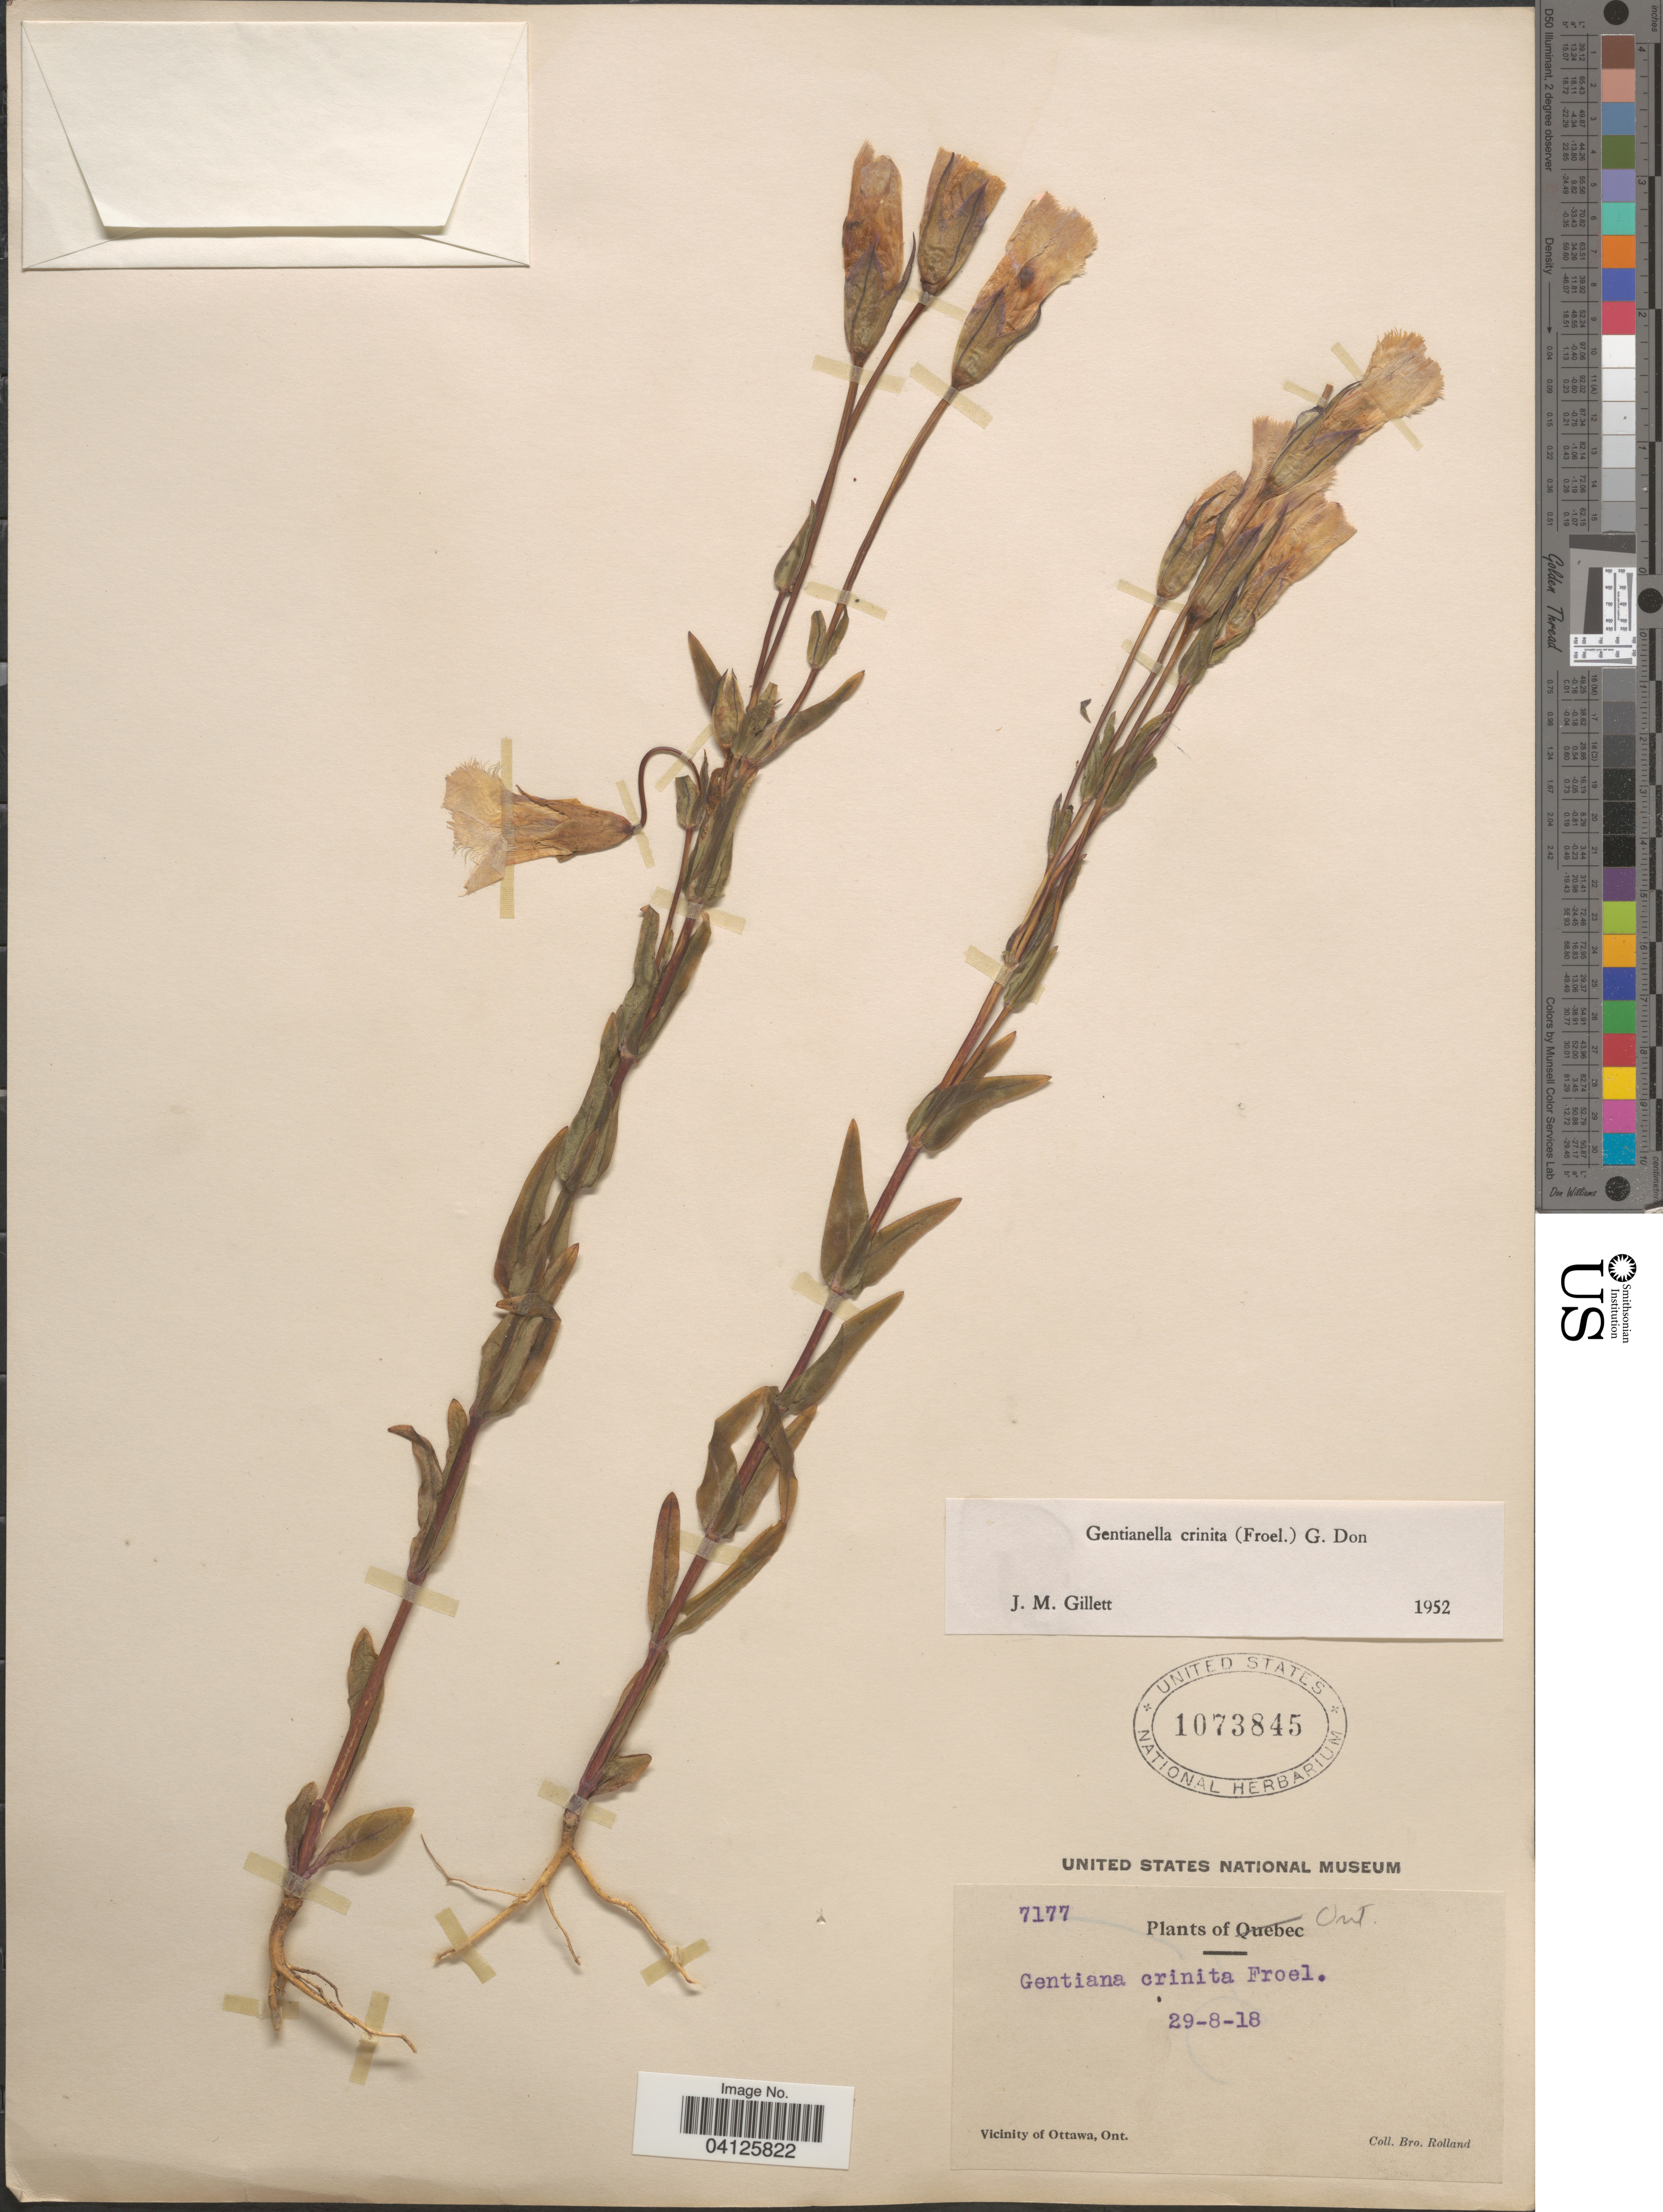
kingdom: Plantae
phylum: Tracheophyta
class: Magnoliopsida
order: Gentianales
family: Gentianaceae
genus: Gentianella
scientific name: Gentianella crinita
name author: (Froel.) G. Don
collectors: B. Rolland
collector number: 7177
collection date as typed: Transcribed d/m/y: 29/8/18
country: Canada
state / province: Ontario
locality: Vicinity of Ottawa.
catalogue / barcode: US 1073845